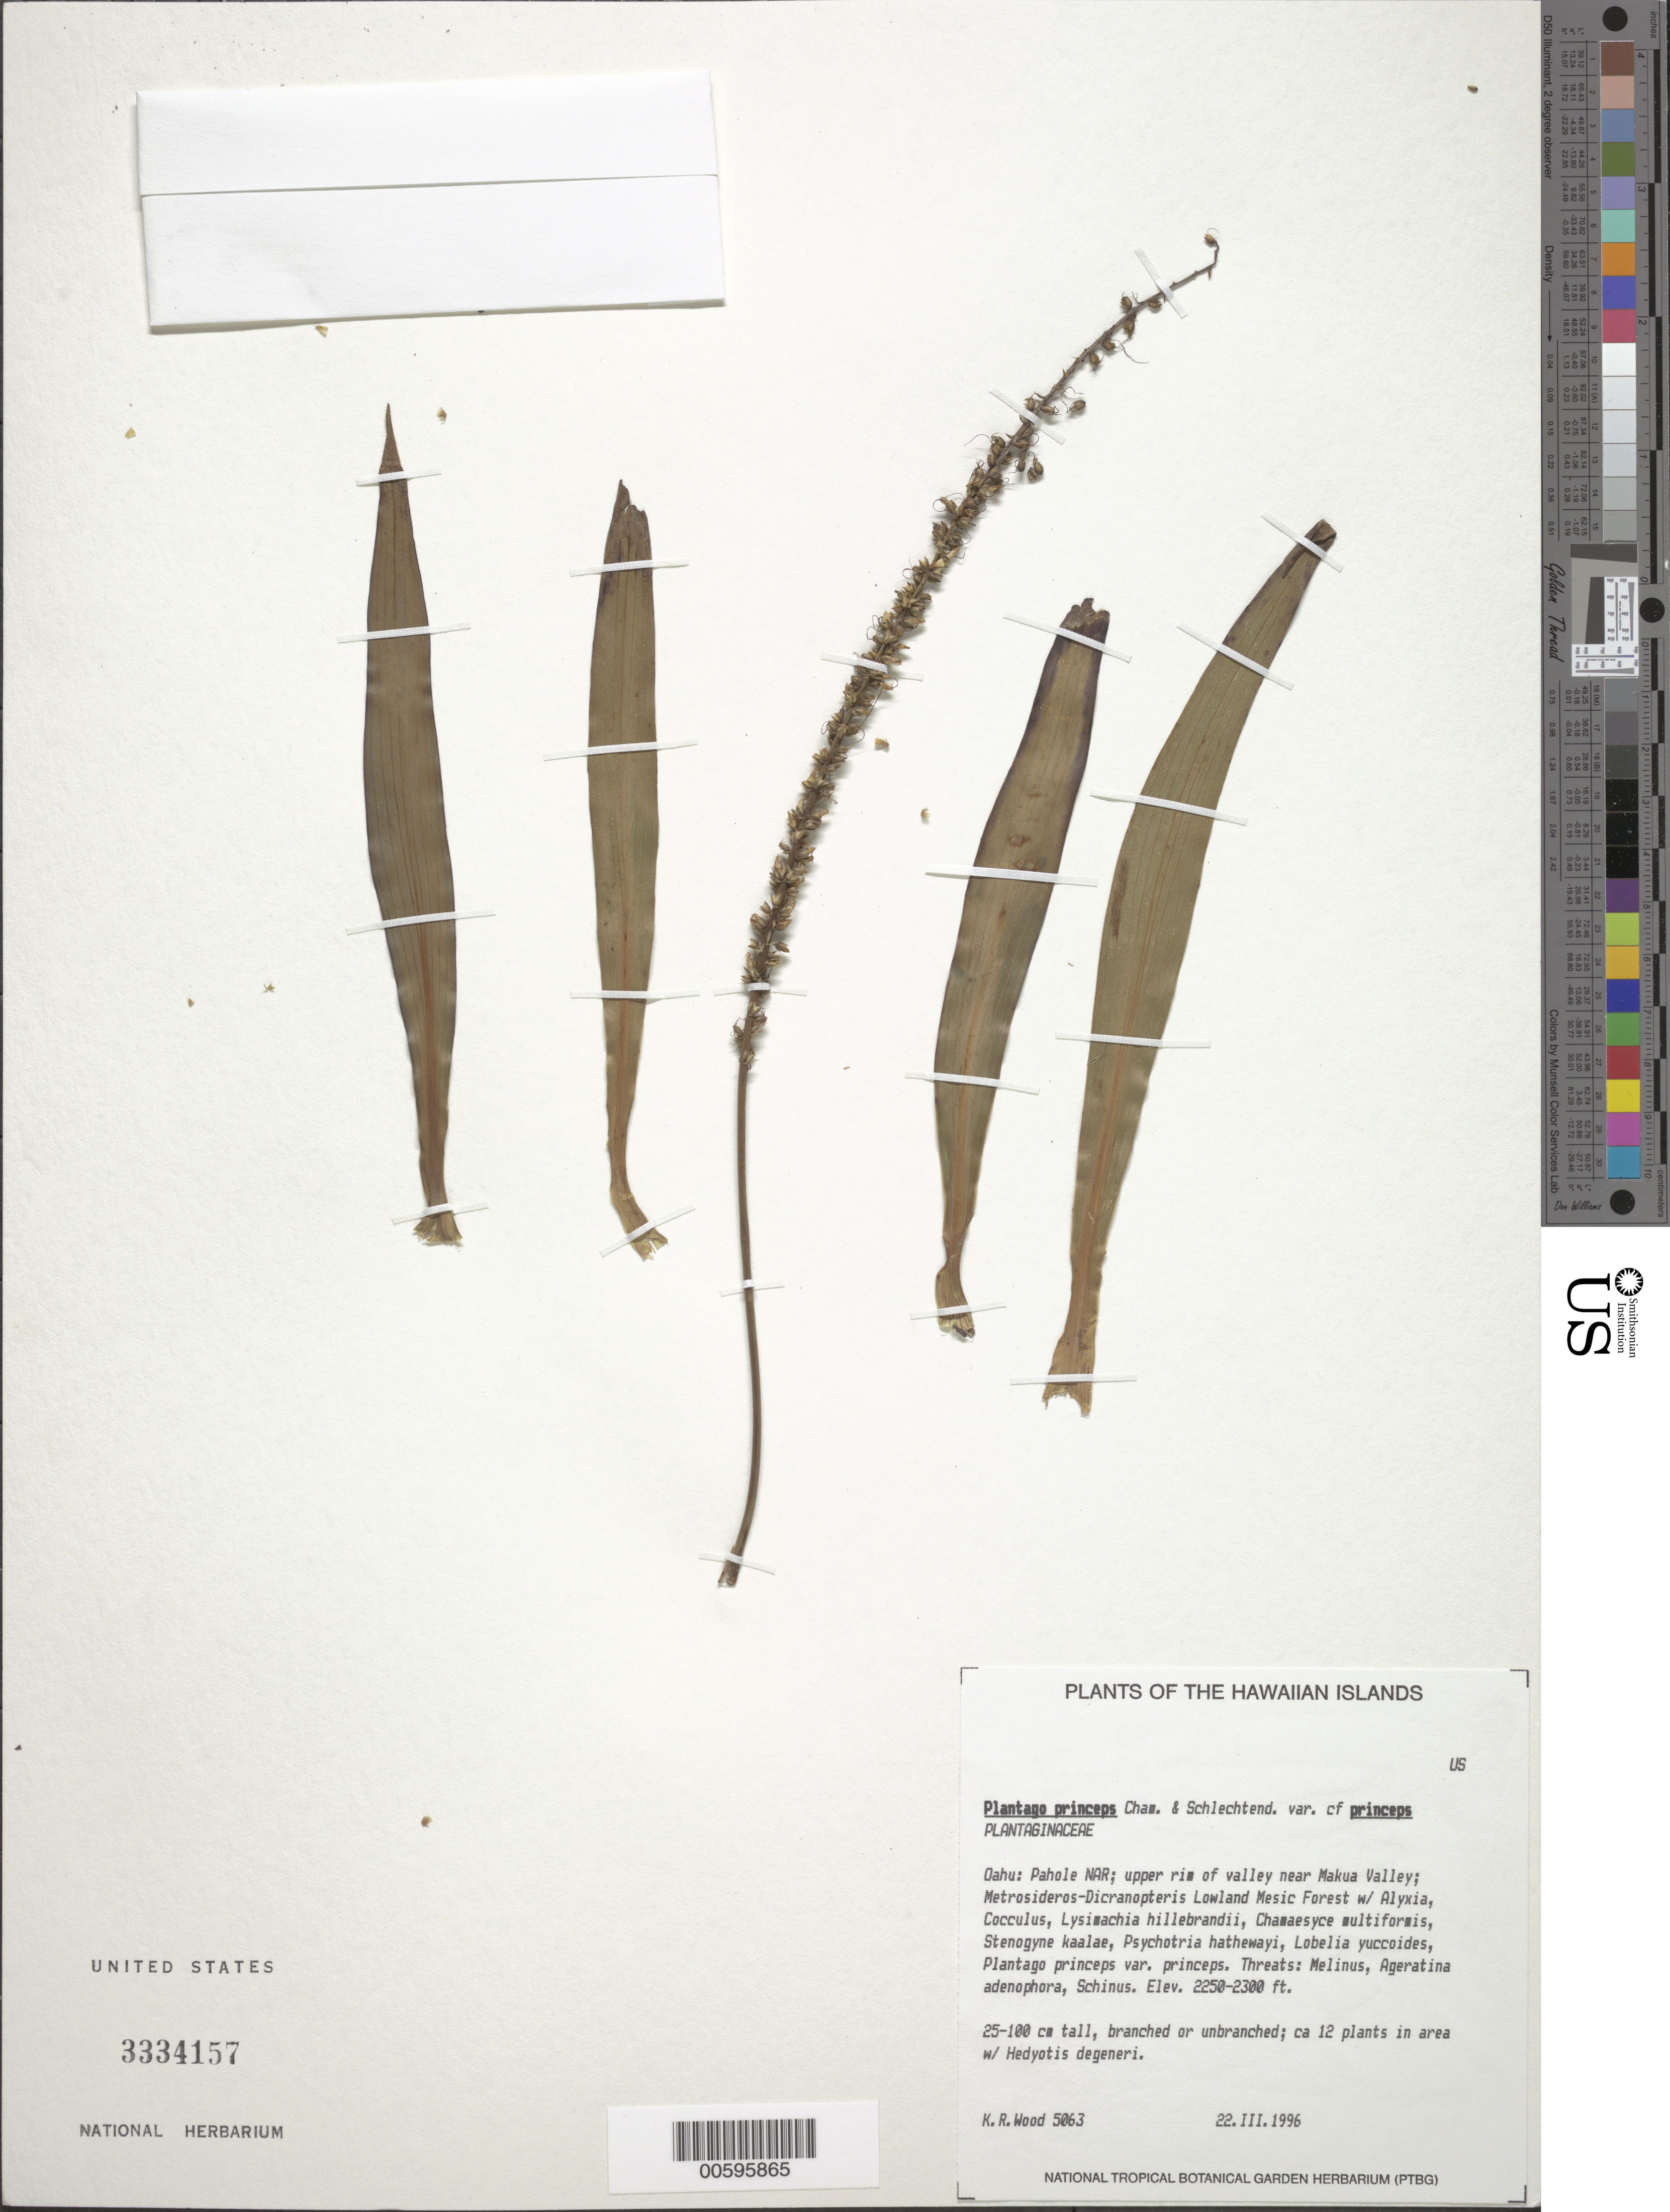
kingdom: Plantae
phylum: Tracheophyta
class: Magnoliopsida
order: Lamiales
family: Plantaginaceae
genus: Plantago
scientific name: Plantago princeps var. princeps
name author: Cham. & Schltdl.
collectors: K. R. Wood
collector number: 5063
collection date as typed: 22 Mar 1996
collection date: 1996-03-22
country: United States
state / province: Hawaii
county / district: Honolulu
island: Oahu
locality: Pahole NAR; upper rim of valley near Makua Valley.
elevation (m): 686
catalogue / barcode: US 3334157